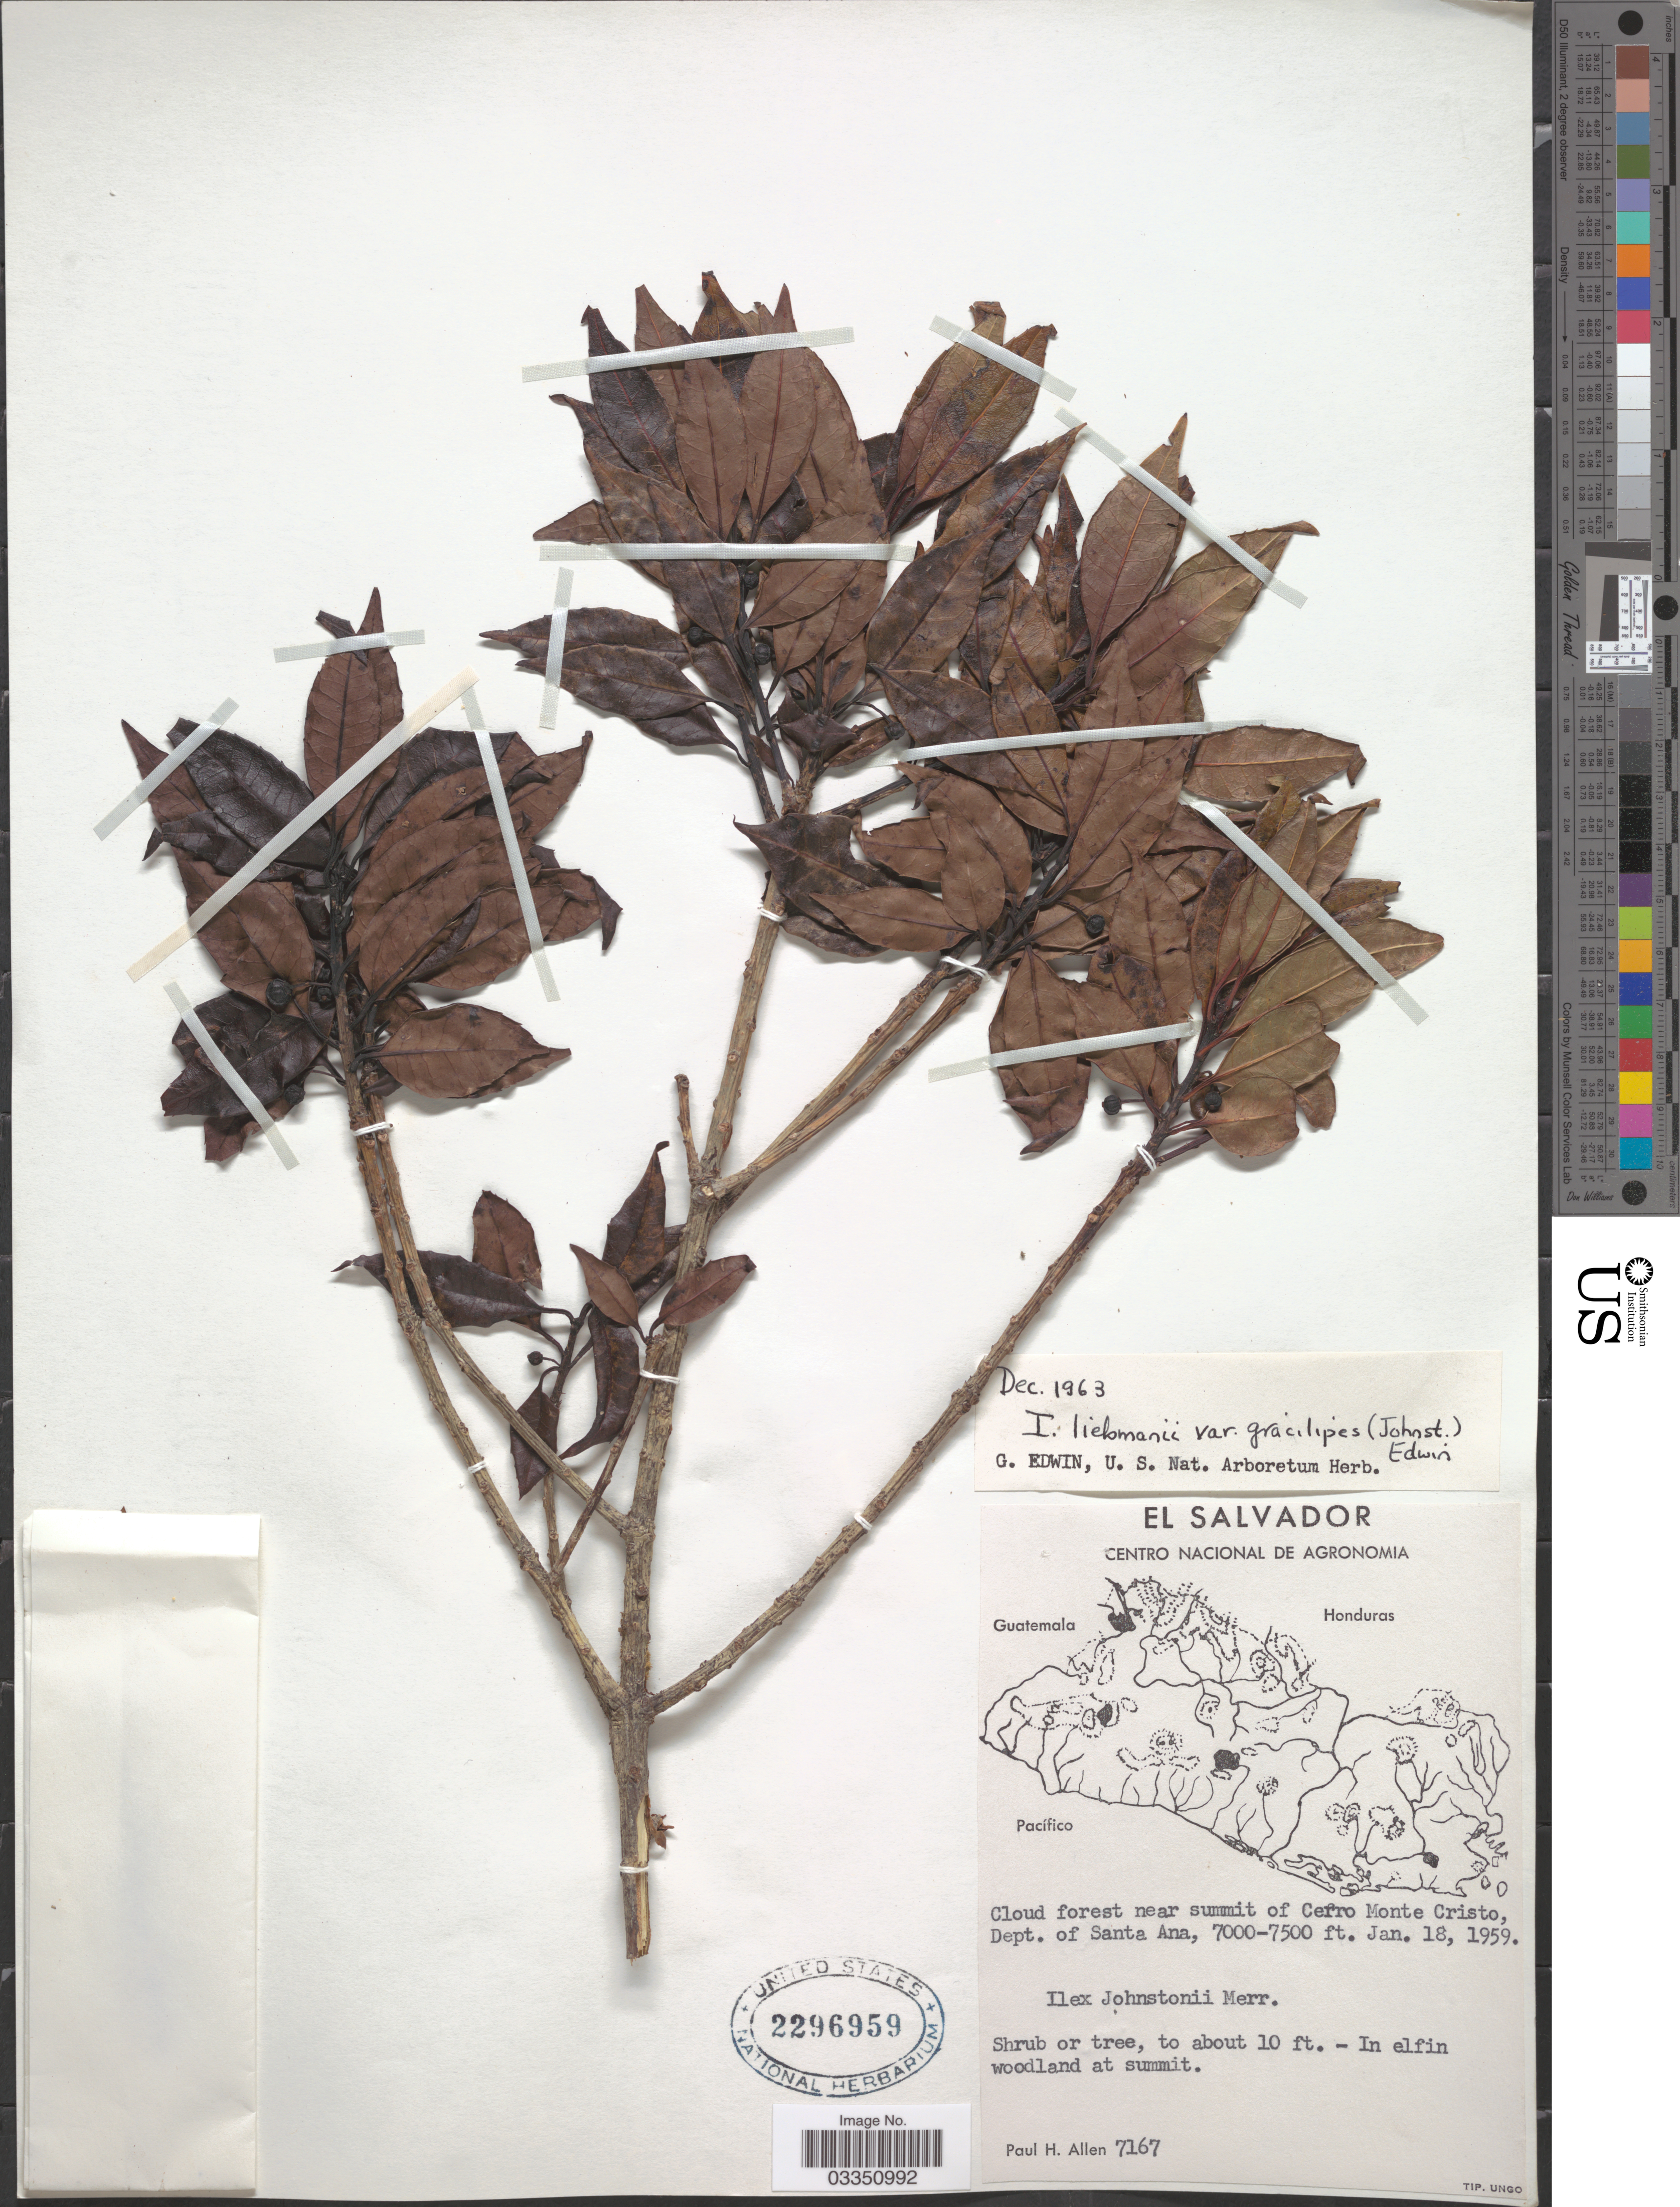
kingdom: Plantae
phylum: Tracheophyta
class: Magnoliopsida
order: Aquifoliales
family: Aquifoliaceae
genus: Ilex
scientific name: Ilex liebmannii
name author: Standl.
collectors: P. H. Allen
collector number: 7167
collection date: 1959-01-18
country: El Salvador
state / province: Santa Ana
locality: Cloud forest near summit of Cerro Monte Cristo, Dept. of Santa Ana.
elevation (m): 2134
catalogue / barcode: US 2296959